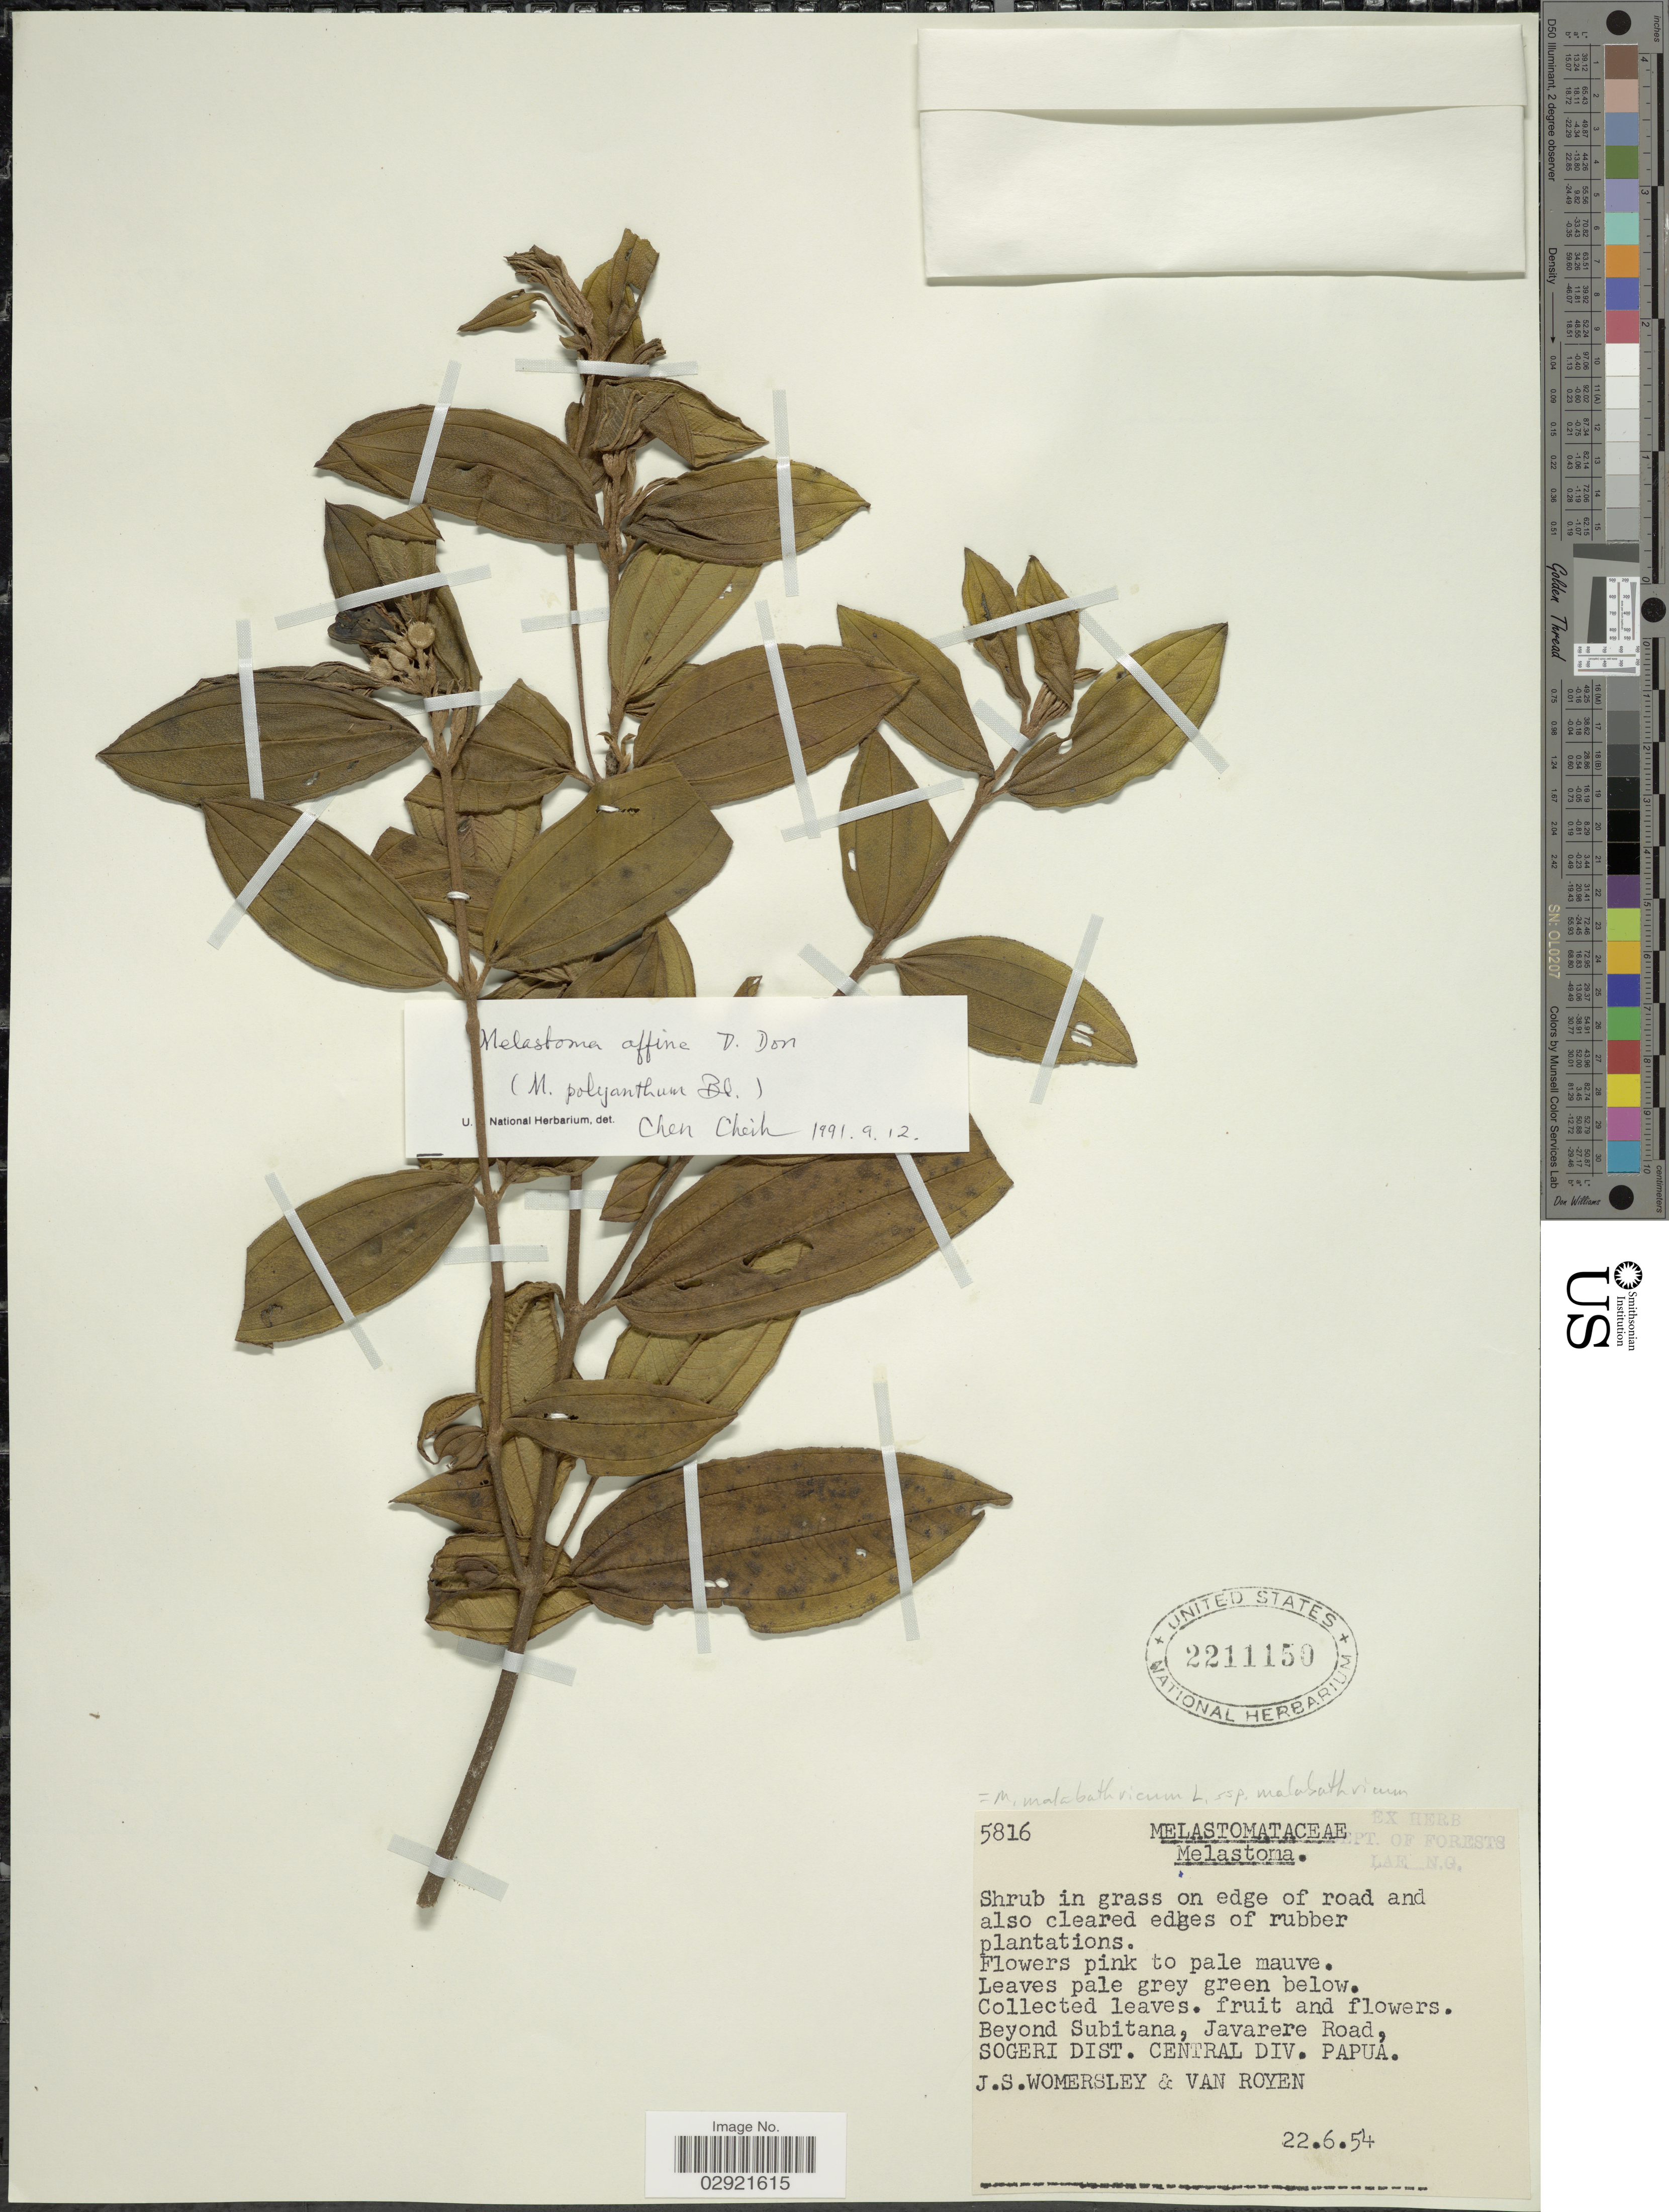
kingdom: Plantae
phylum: Tracheophyta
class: Magnoliopsida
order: Myrtales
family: Melastomataceae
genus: Melastoma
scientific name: Melastoma malabathricum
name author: L.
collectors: J. S. Womersley & -. Van Royen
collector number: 5816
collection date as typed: Transcribed d/m/y: 22/6/54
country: Papua New Guinea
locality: Beyond Subitana, Javarere Road, Sogeri Dist. Central Div. Papua.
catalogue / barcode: US 2211150